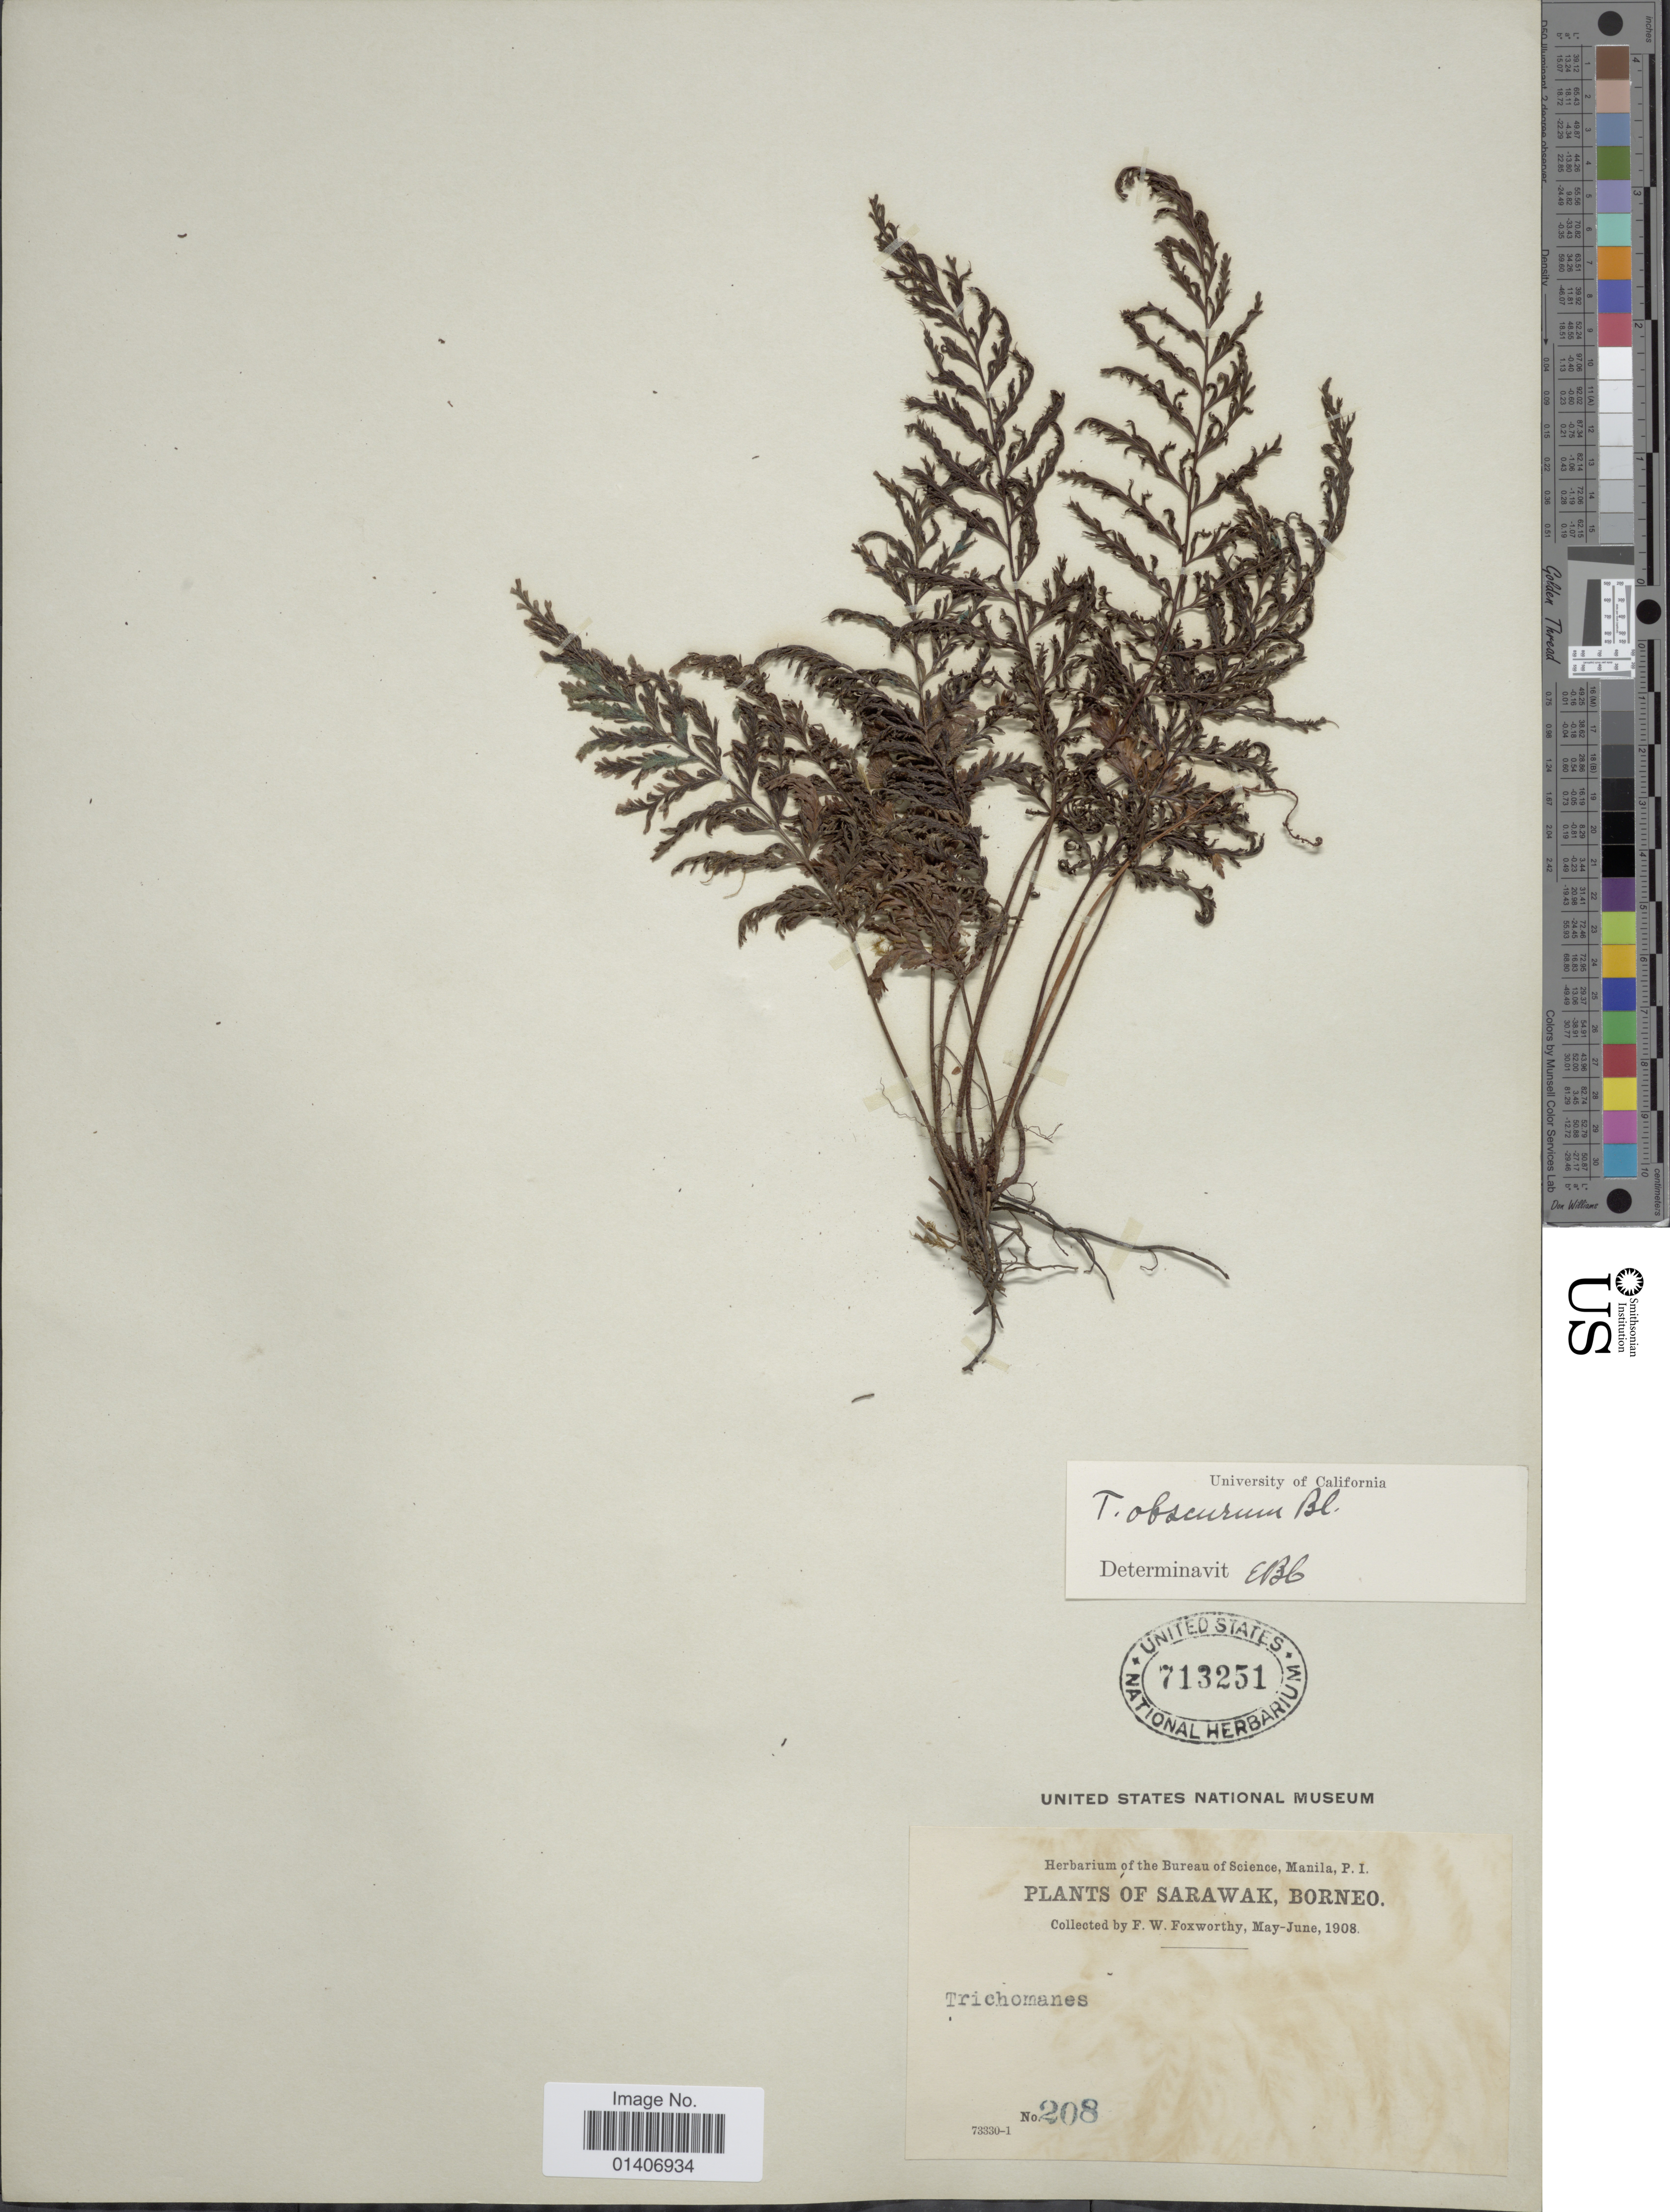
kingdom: Plantae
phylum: Tracheophyta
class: Polypodiopsida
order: Hymenophyllales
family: Hymenophyllaceae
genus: Abrodictyum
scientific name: Abrodictyum obscurum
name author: (Blume) Ebihara & K. Iwats.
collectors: F. W. Foxworthy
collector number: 208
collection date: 1908-05/1908-06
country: Malaysia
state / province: Sarawak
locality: Sarawak, Borneo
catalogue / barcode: US 713251